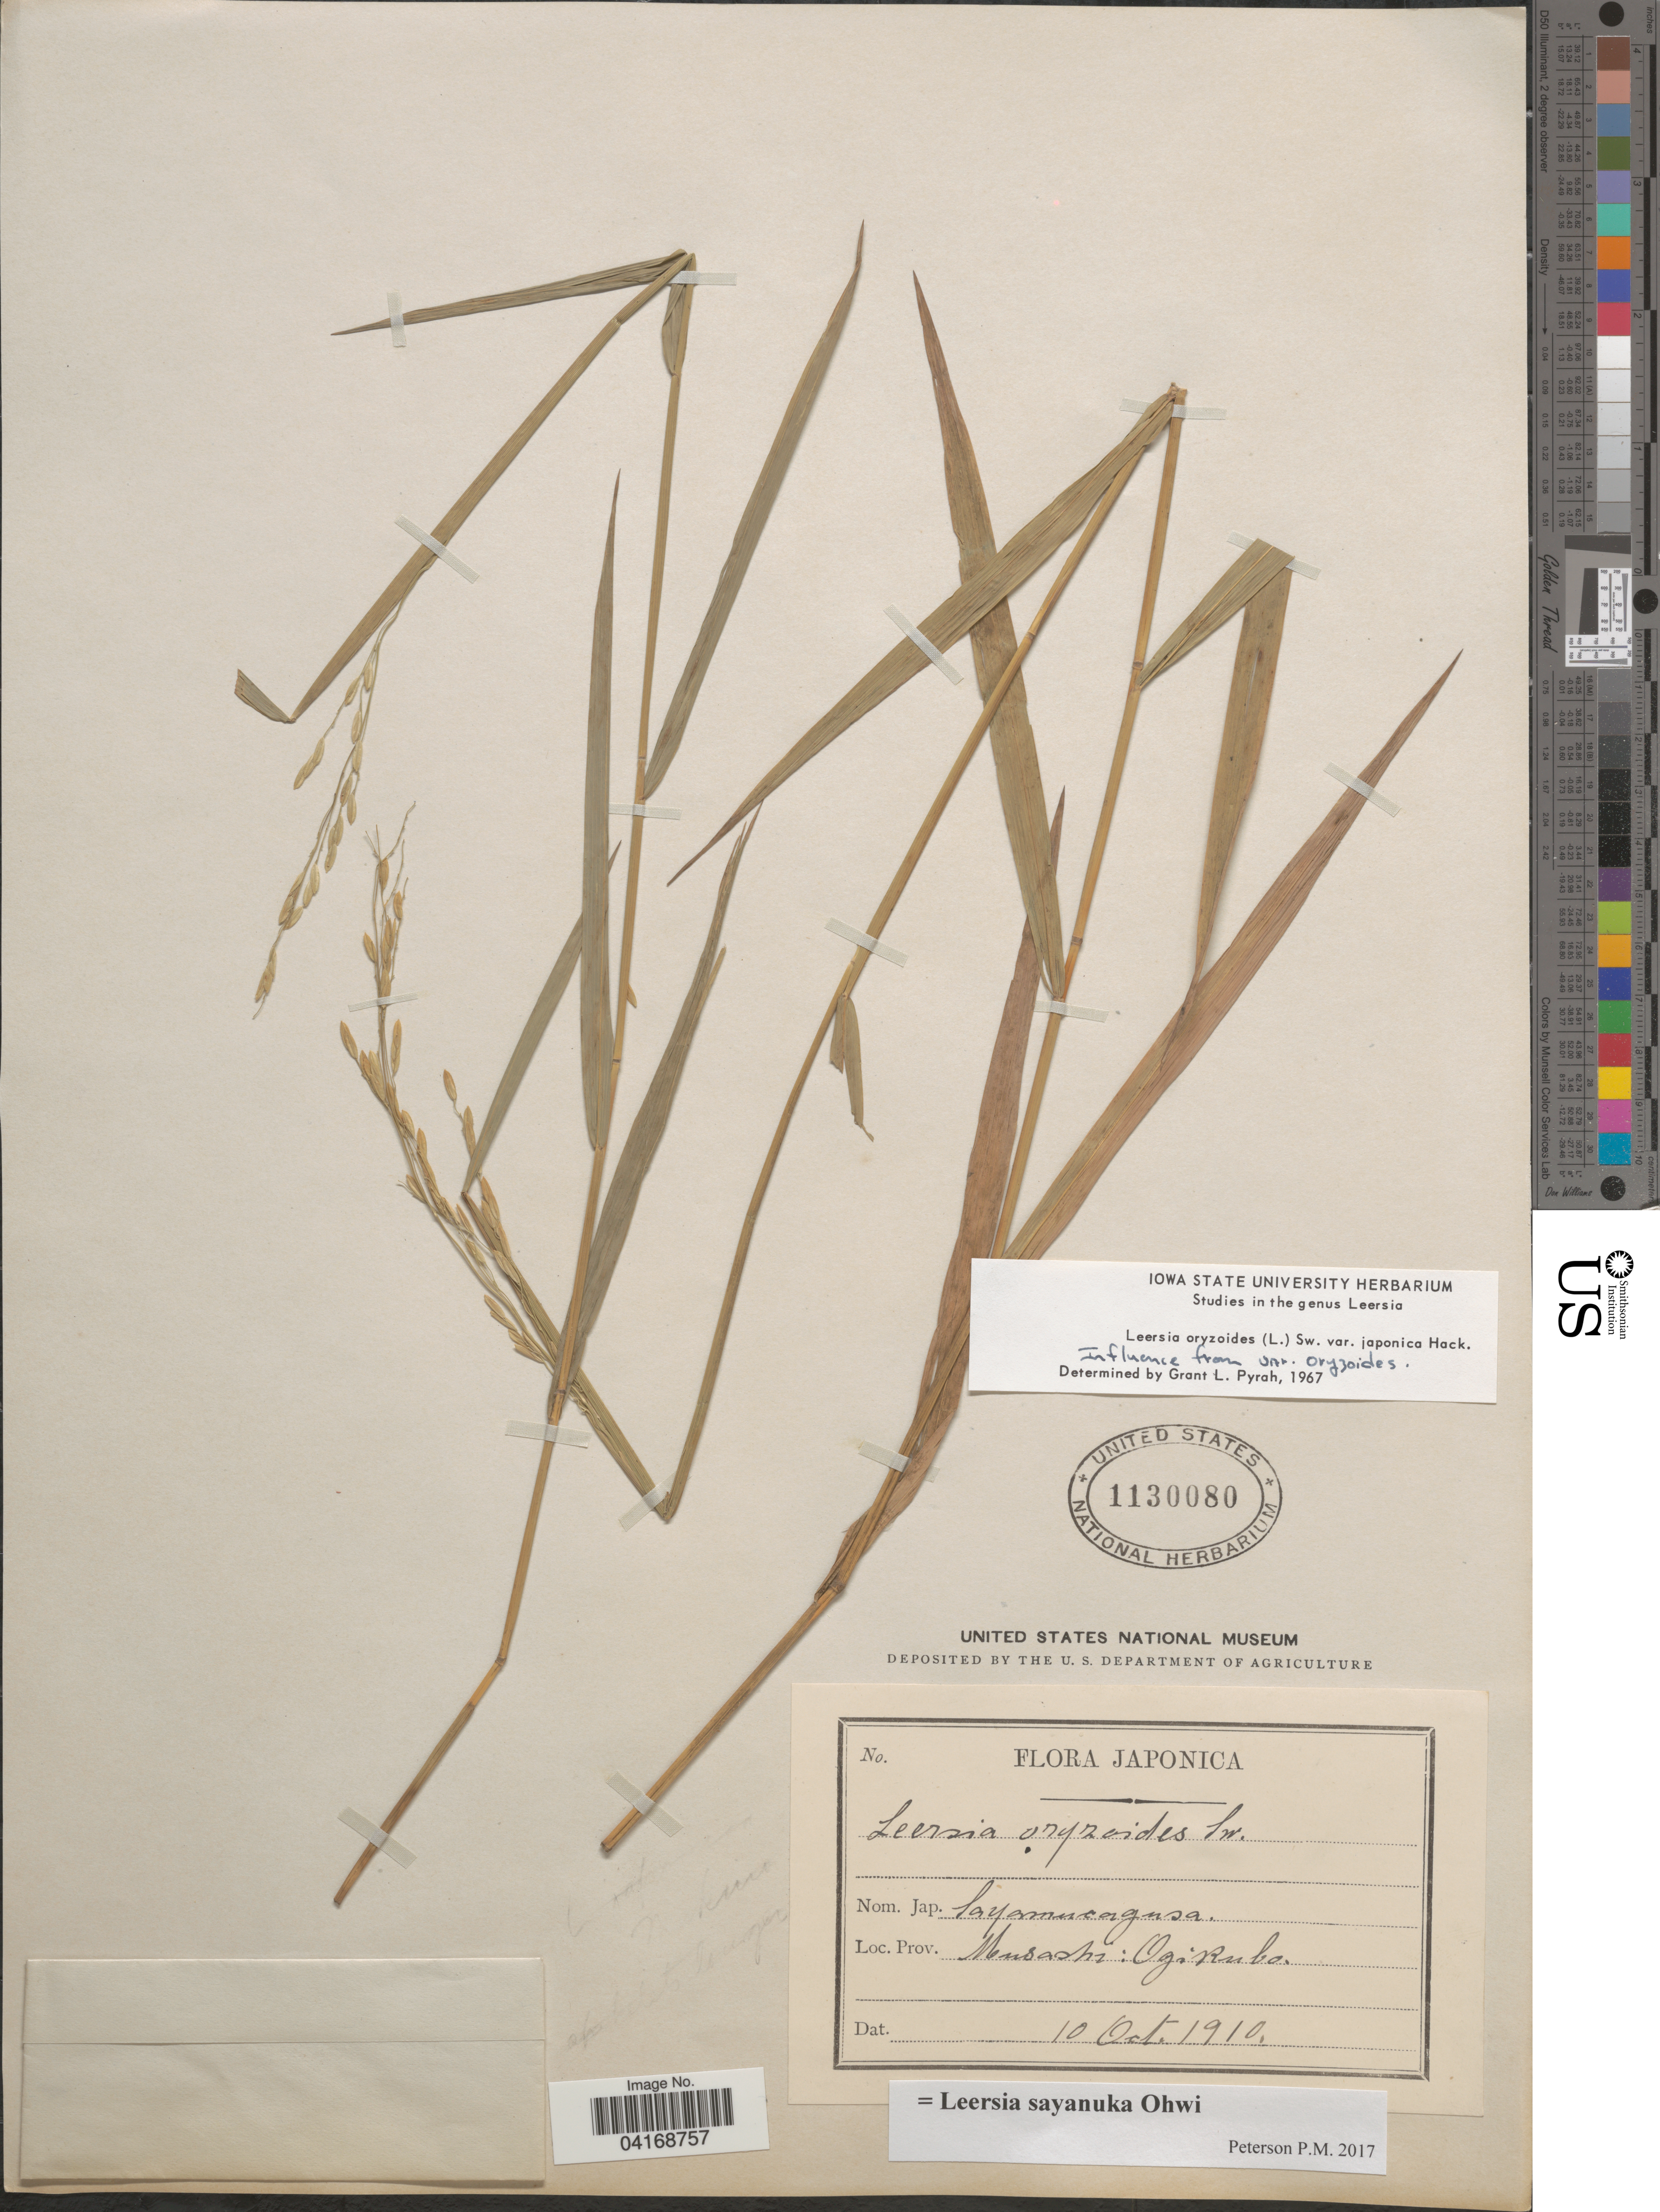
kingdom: Plantae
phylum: Tracheophyta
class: Liliopsida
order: Poales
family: Poaceae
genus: Leersia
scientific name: Leersia sayanuka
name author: Ohwi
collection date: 1910-10-10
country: Japan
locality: Japonica. Musachi: Ogikubo.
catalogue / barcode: US 1130080